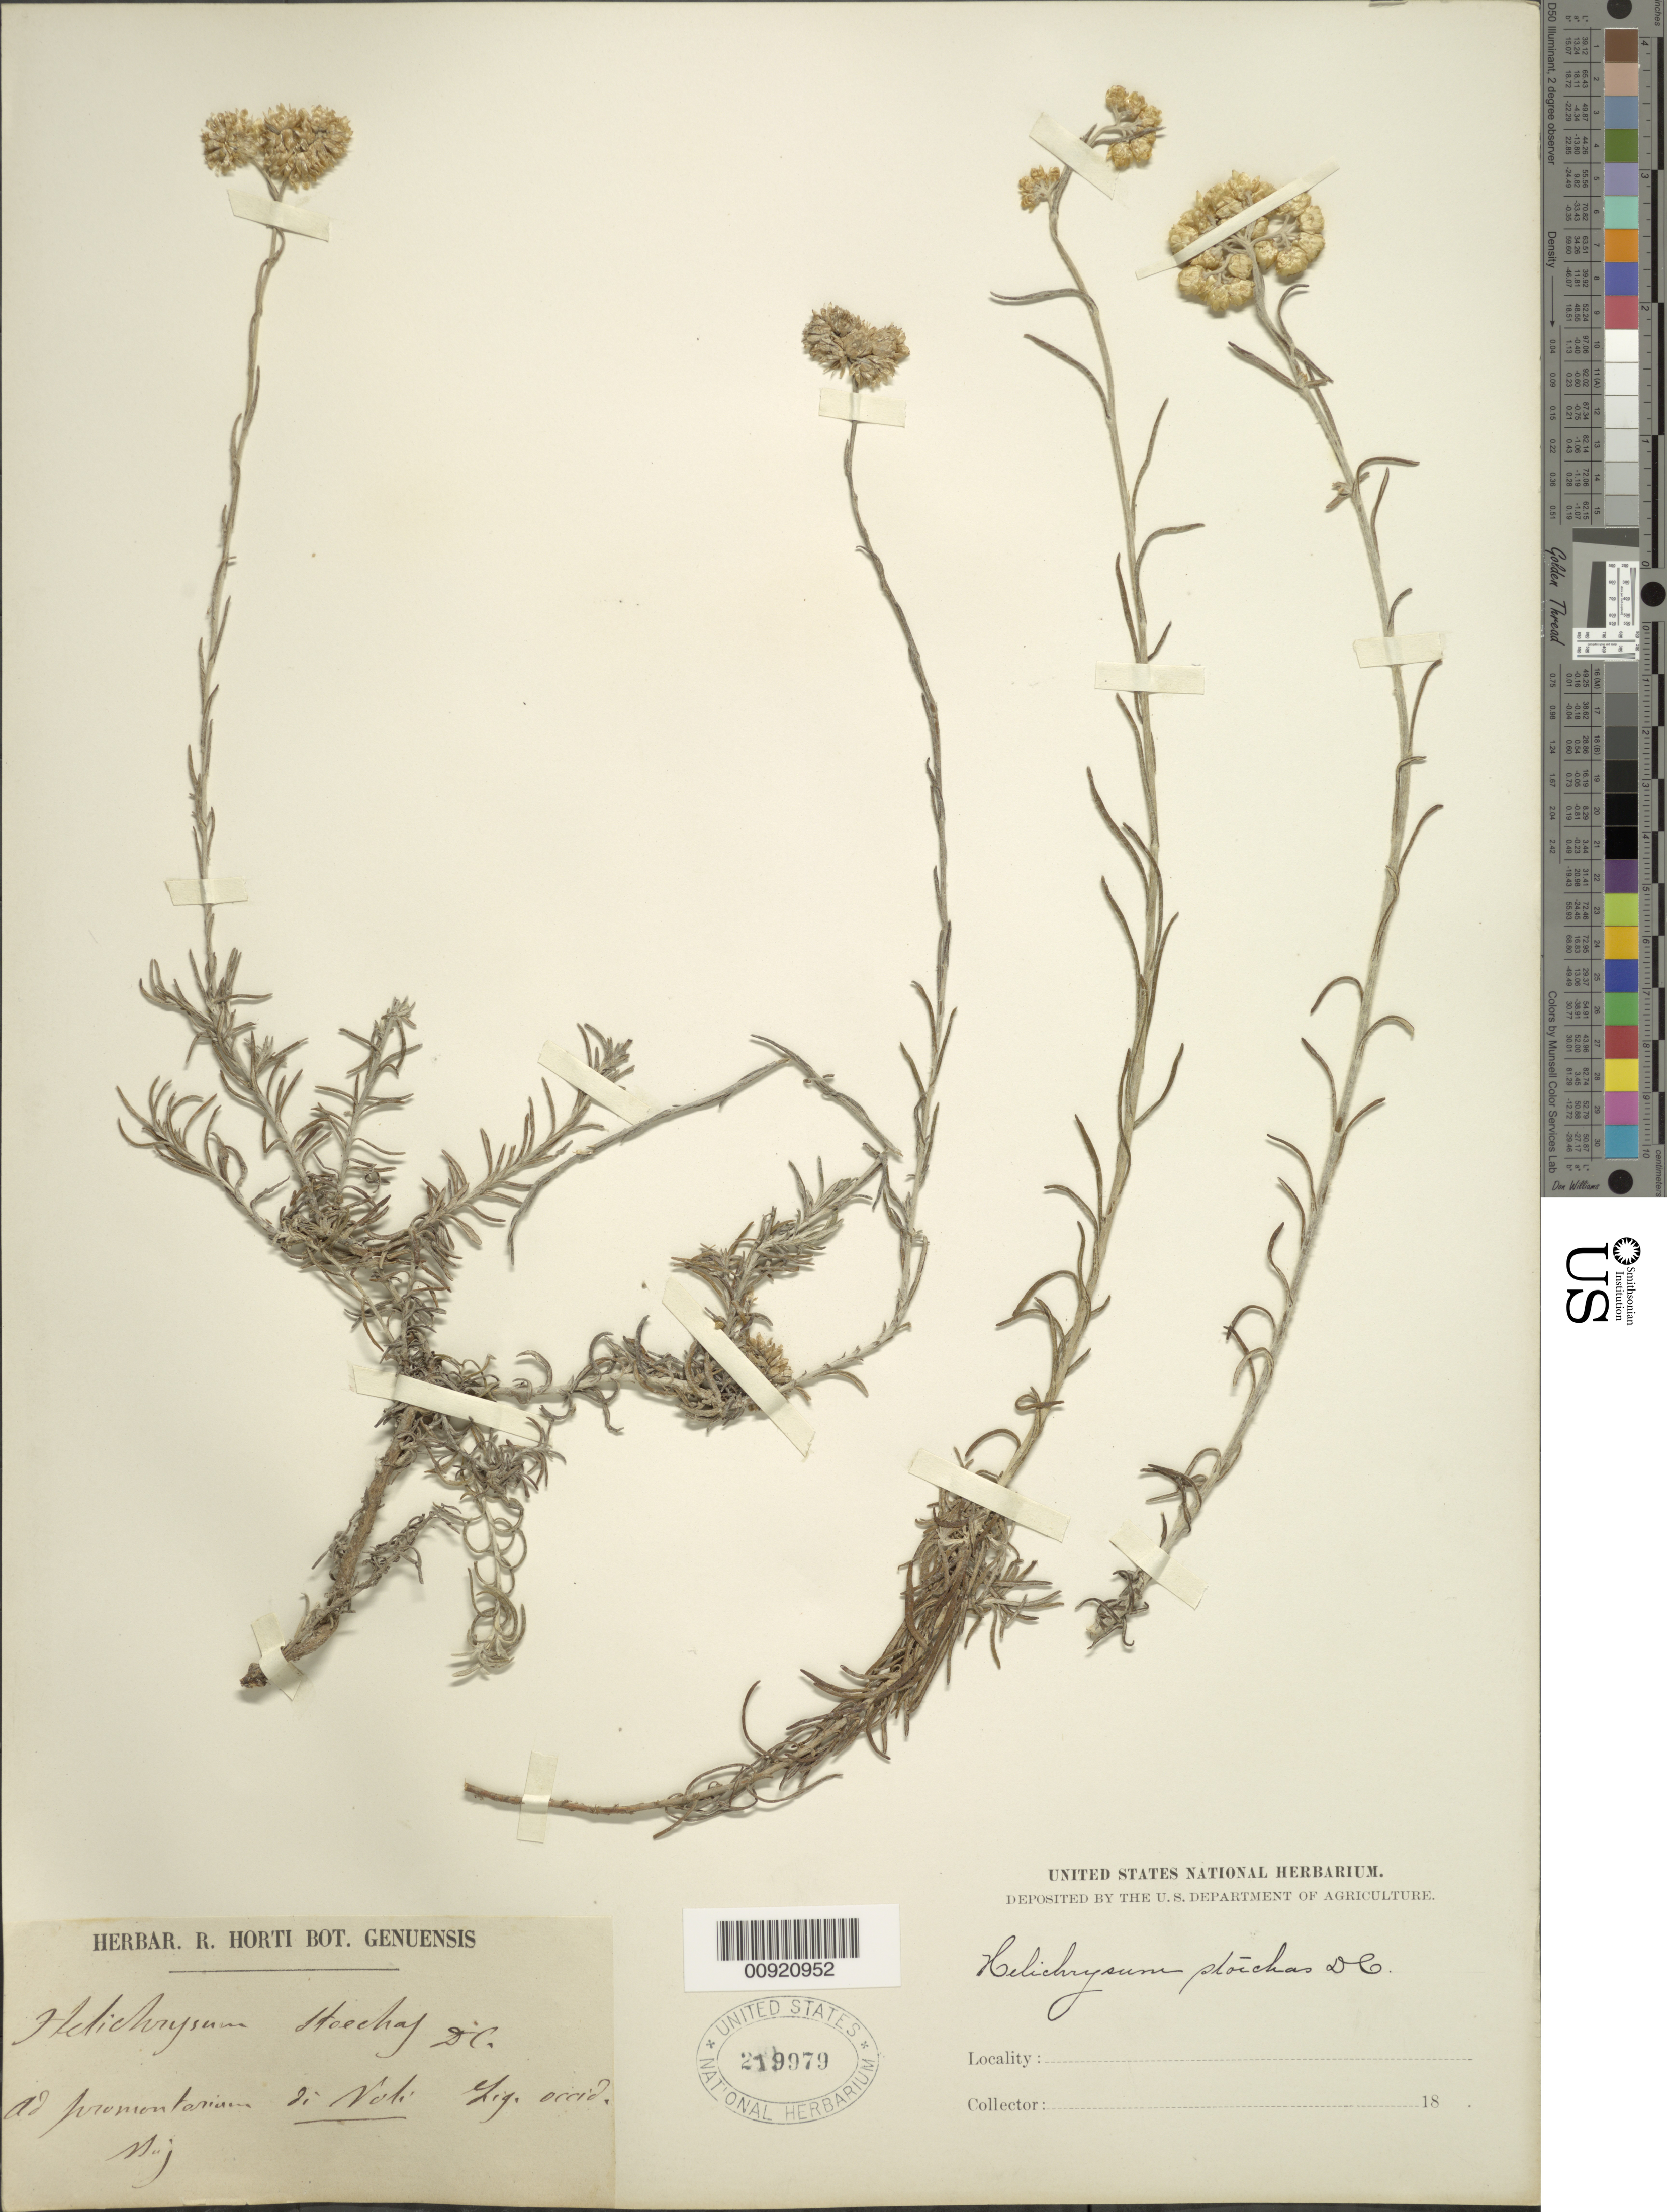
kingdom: Plantae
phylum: Tracheophyta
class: Magnoliopsida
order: Asterales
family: Asteraceae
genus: Helichrysum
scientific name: Helichrysum stoechas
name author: DC.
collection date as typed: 1800 to -- --- 1899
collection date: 1800/1899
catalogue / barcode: US 219979